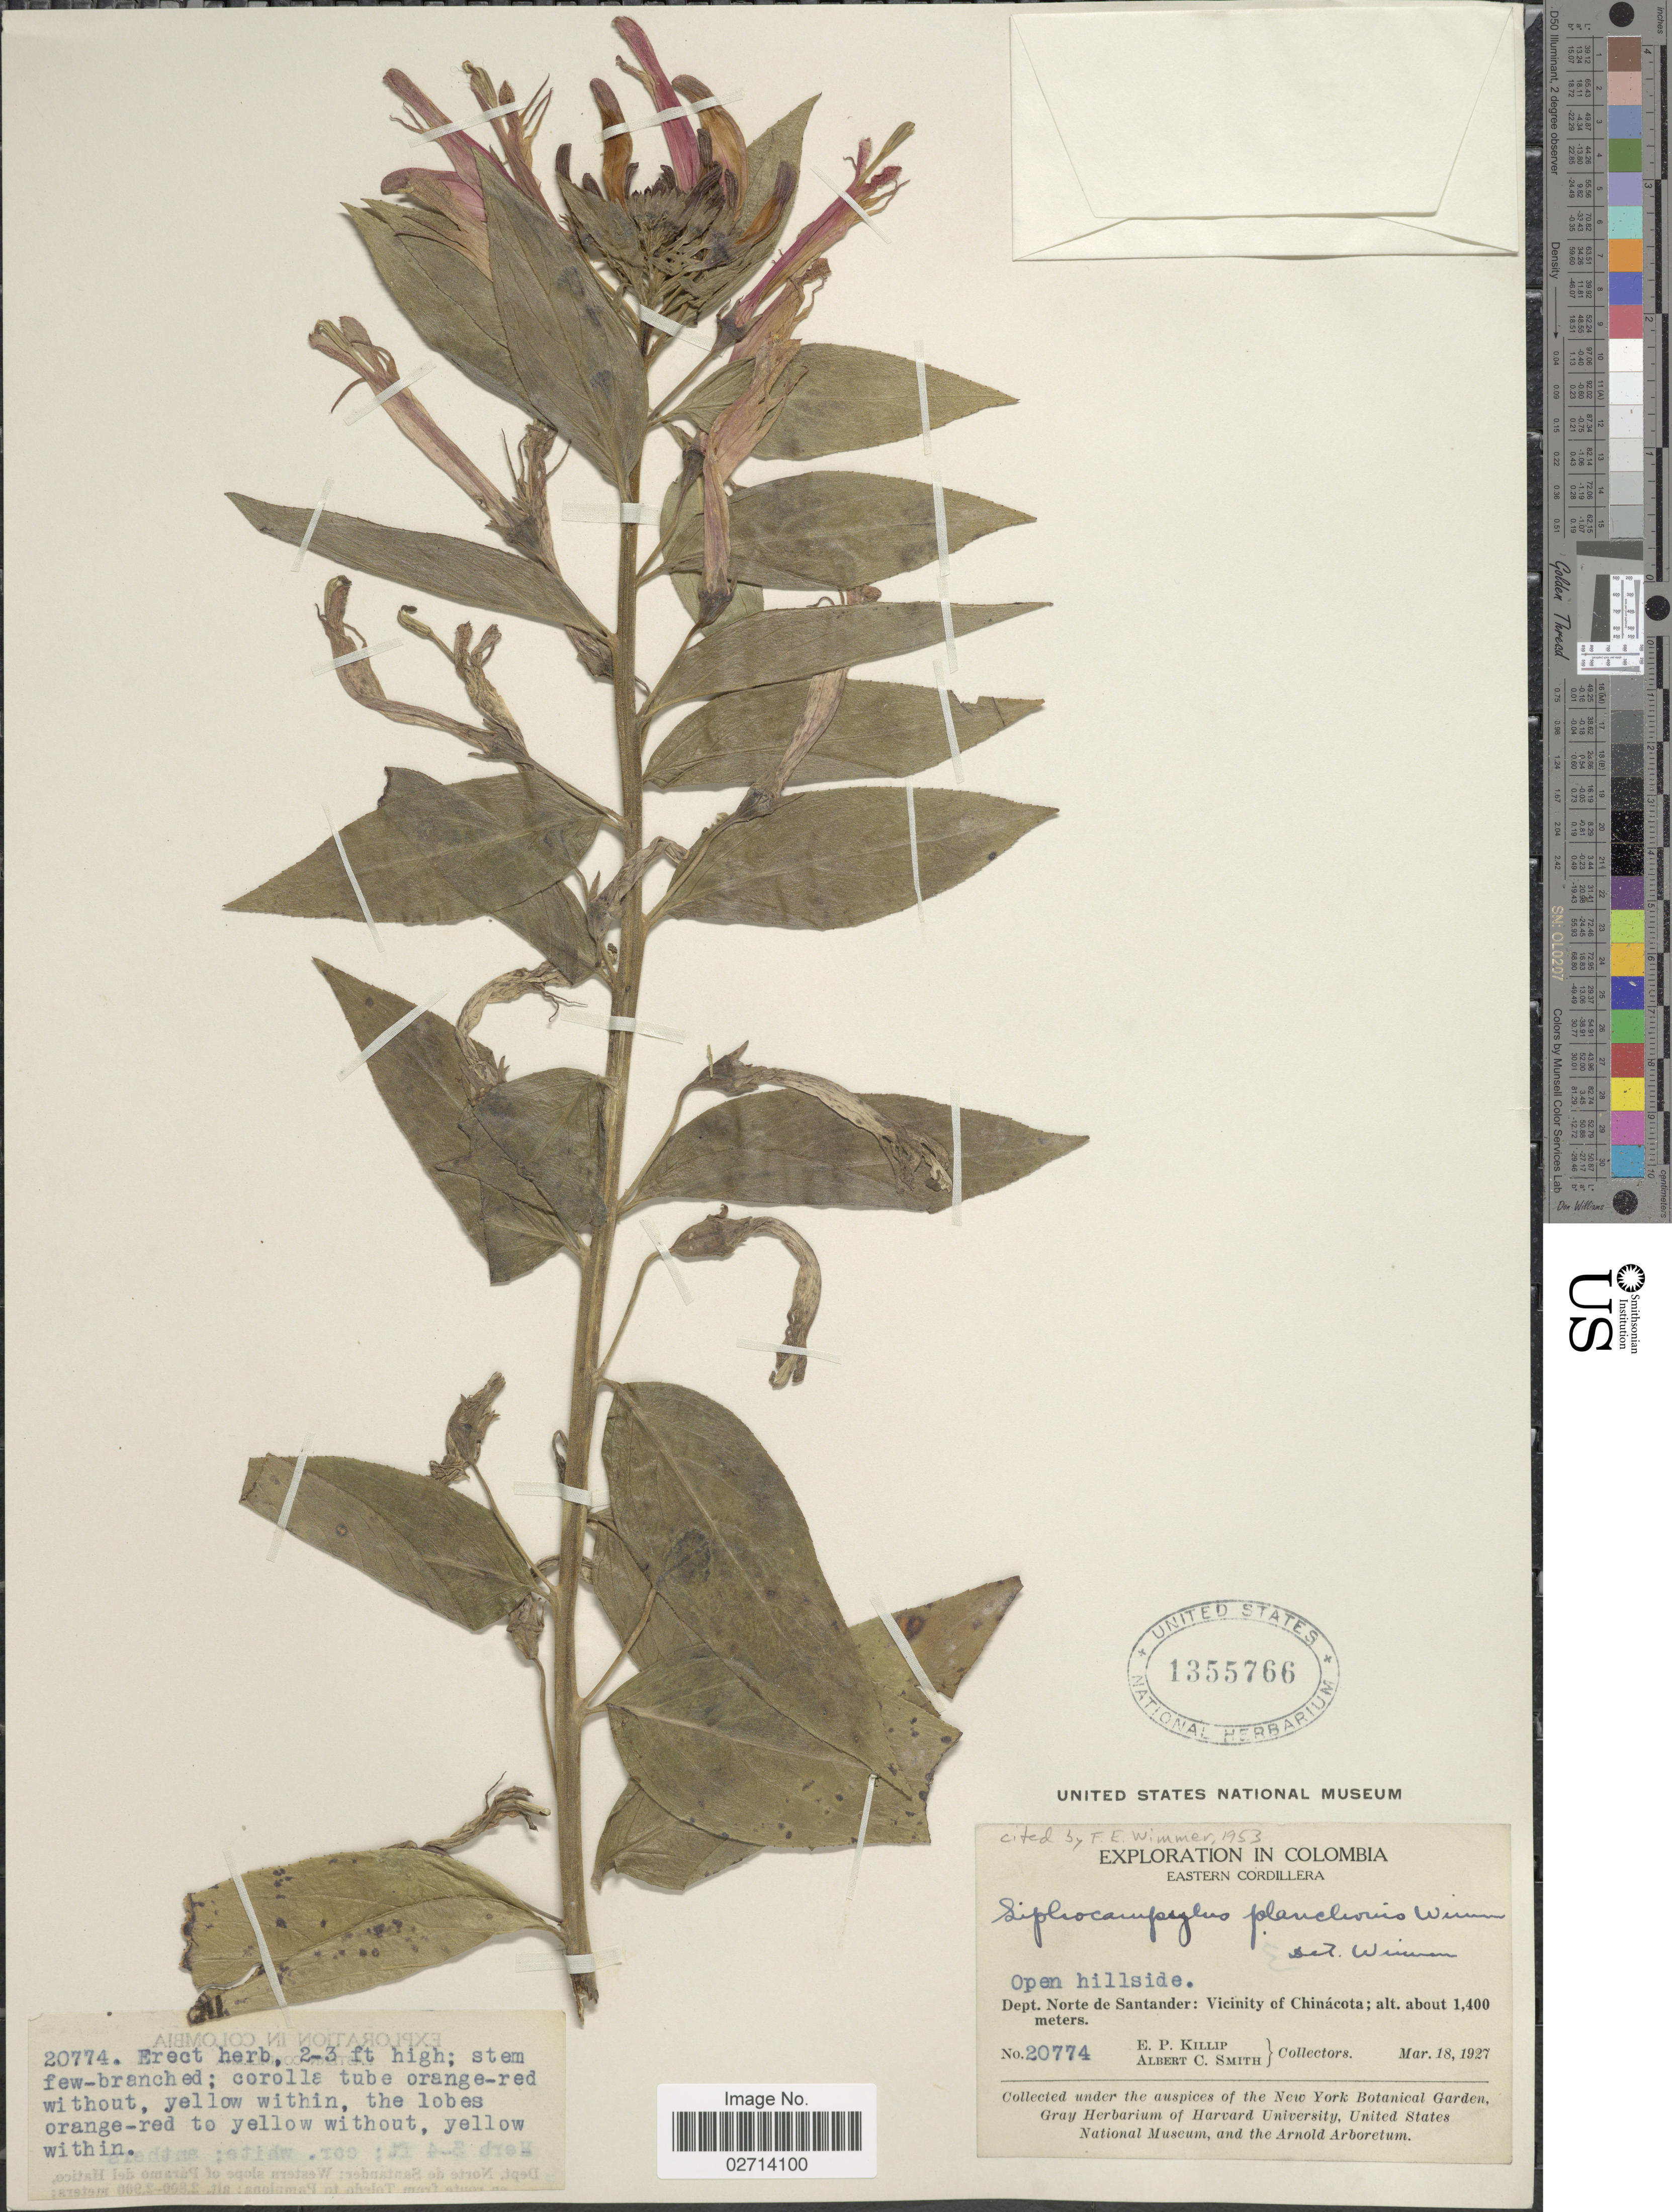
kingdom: Plantae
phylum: Tracheophyta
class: Magnoliopsida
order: Asterales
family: Campanulaceae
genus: Siphocampylus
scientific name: Siphocampylus planchonis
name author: E. Wimm.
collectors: E. P. Killip & A. C. Smith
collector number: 20774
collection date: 1927-03-18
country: Colombia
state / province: Norte de Santander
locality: Open hillside, Vicinity of Chinacota, Eastern Cordillera.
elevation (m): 1400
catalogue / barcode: US 1355766